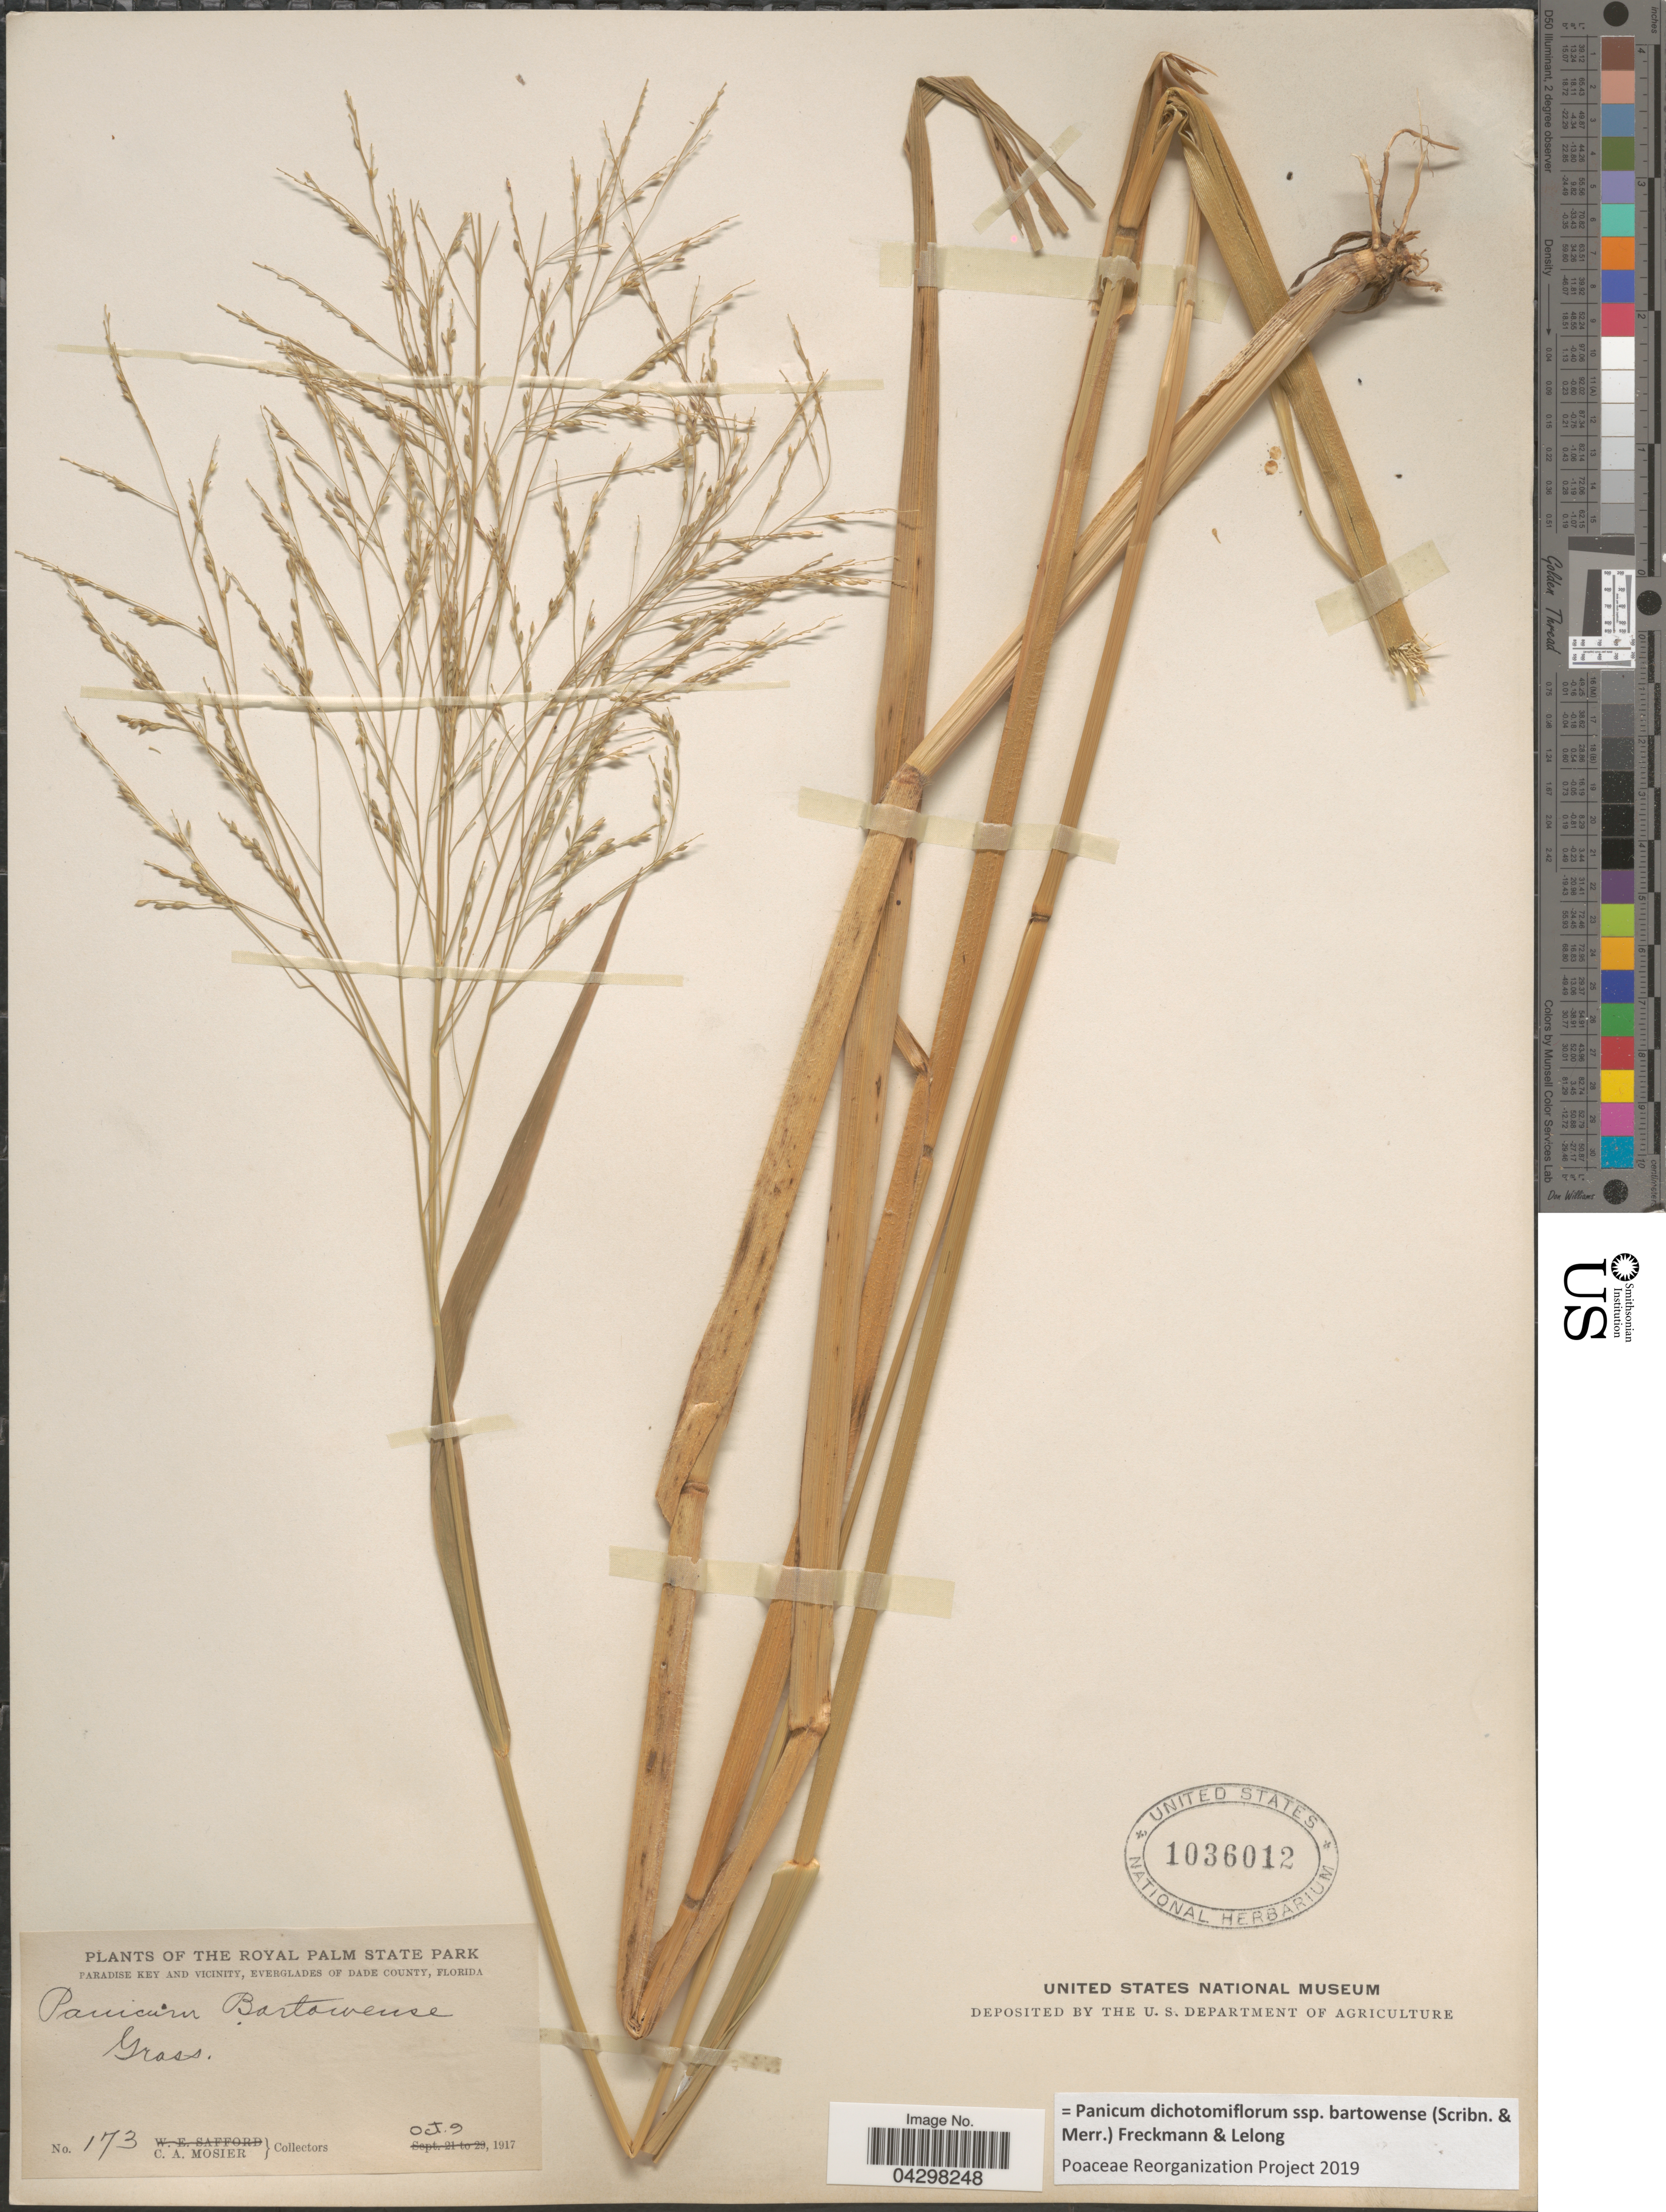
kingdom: Plantae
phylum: Tracheophyta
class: Liliopsida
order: Poales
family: Poaceae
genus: Panicum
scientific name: Panicum dichotomiflorum subsp. bartowense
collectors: C. A. Mosier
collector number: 173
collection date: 1917-10-09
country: United States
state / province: Florida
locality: The Royal Palm State Park. Paradise Key and vicinity, Everglades of Dade County.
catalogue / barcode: US 1036012